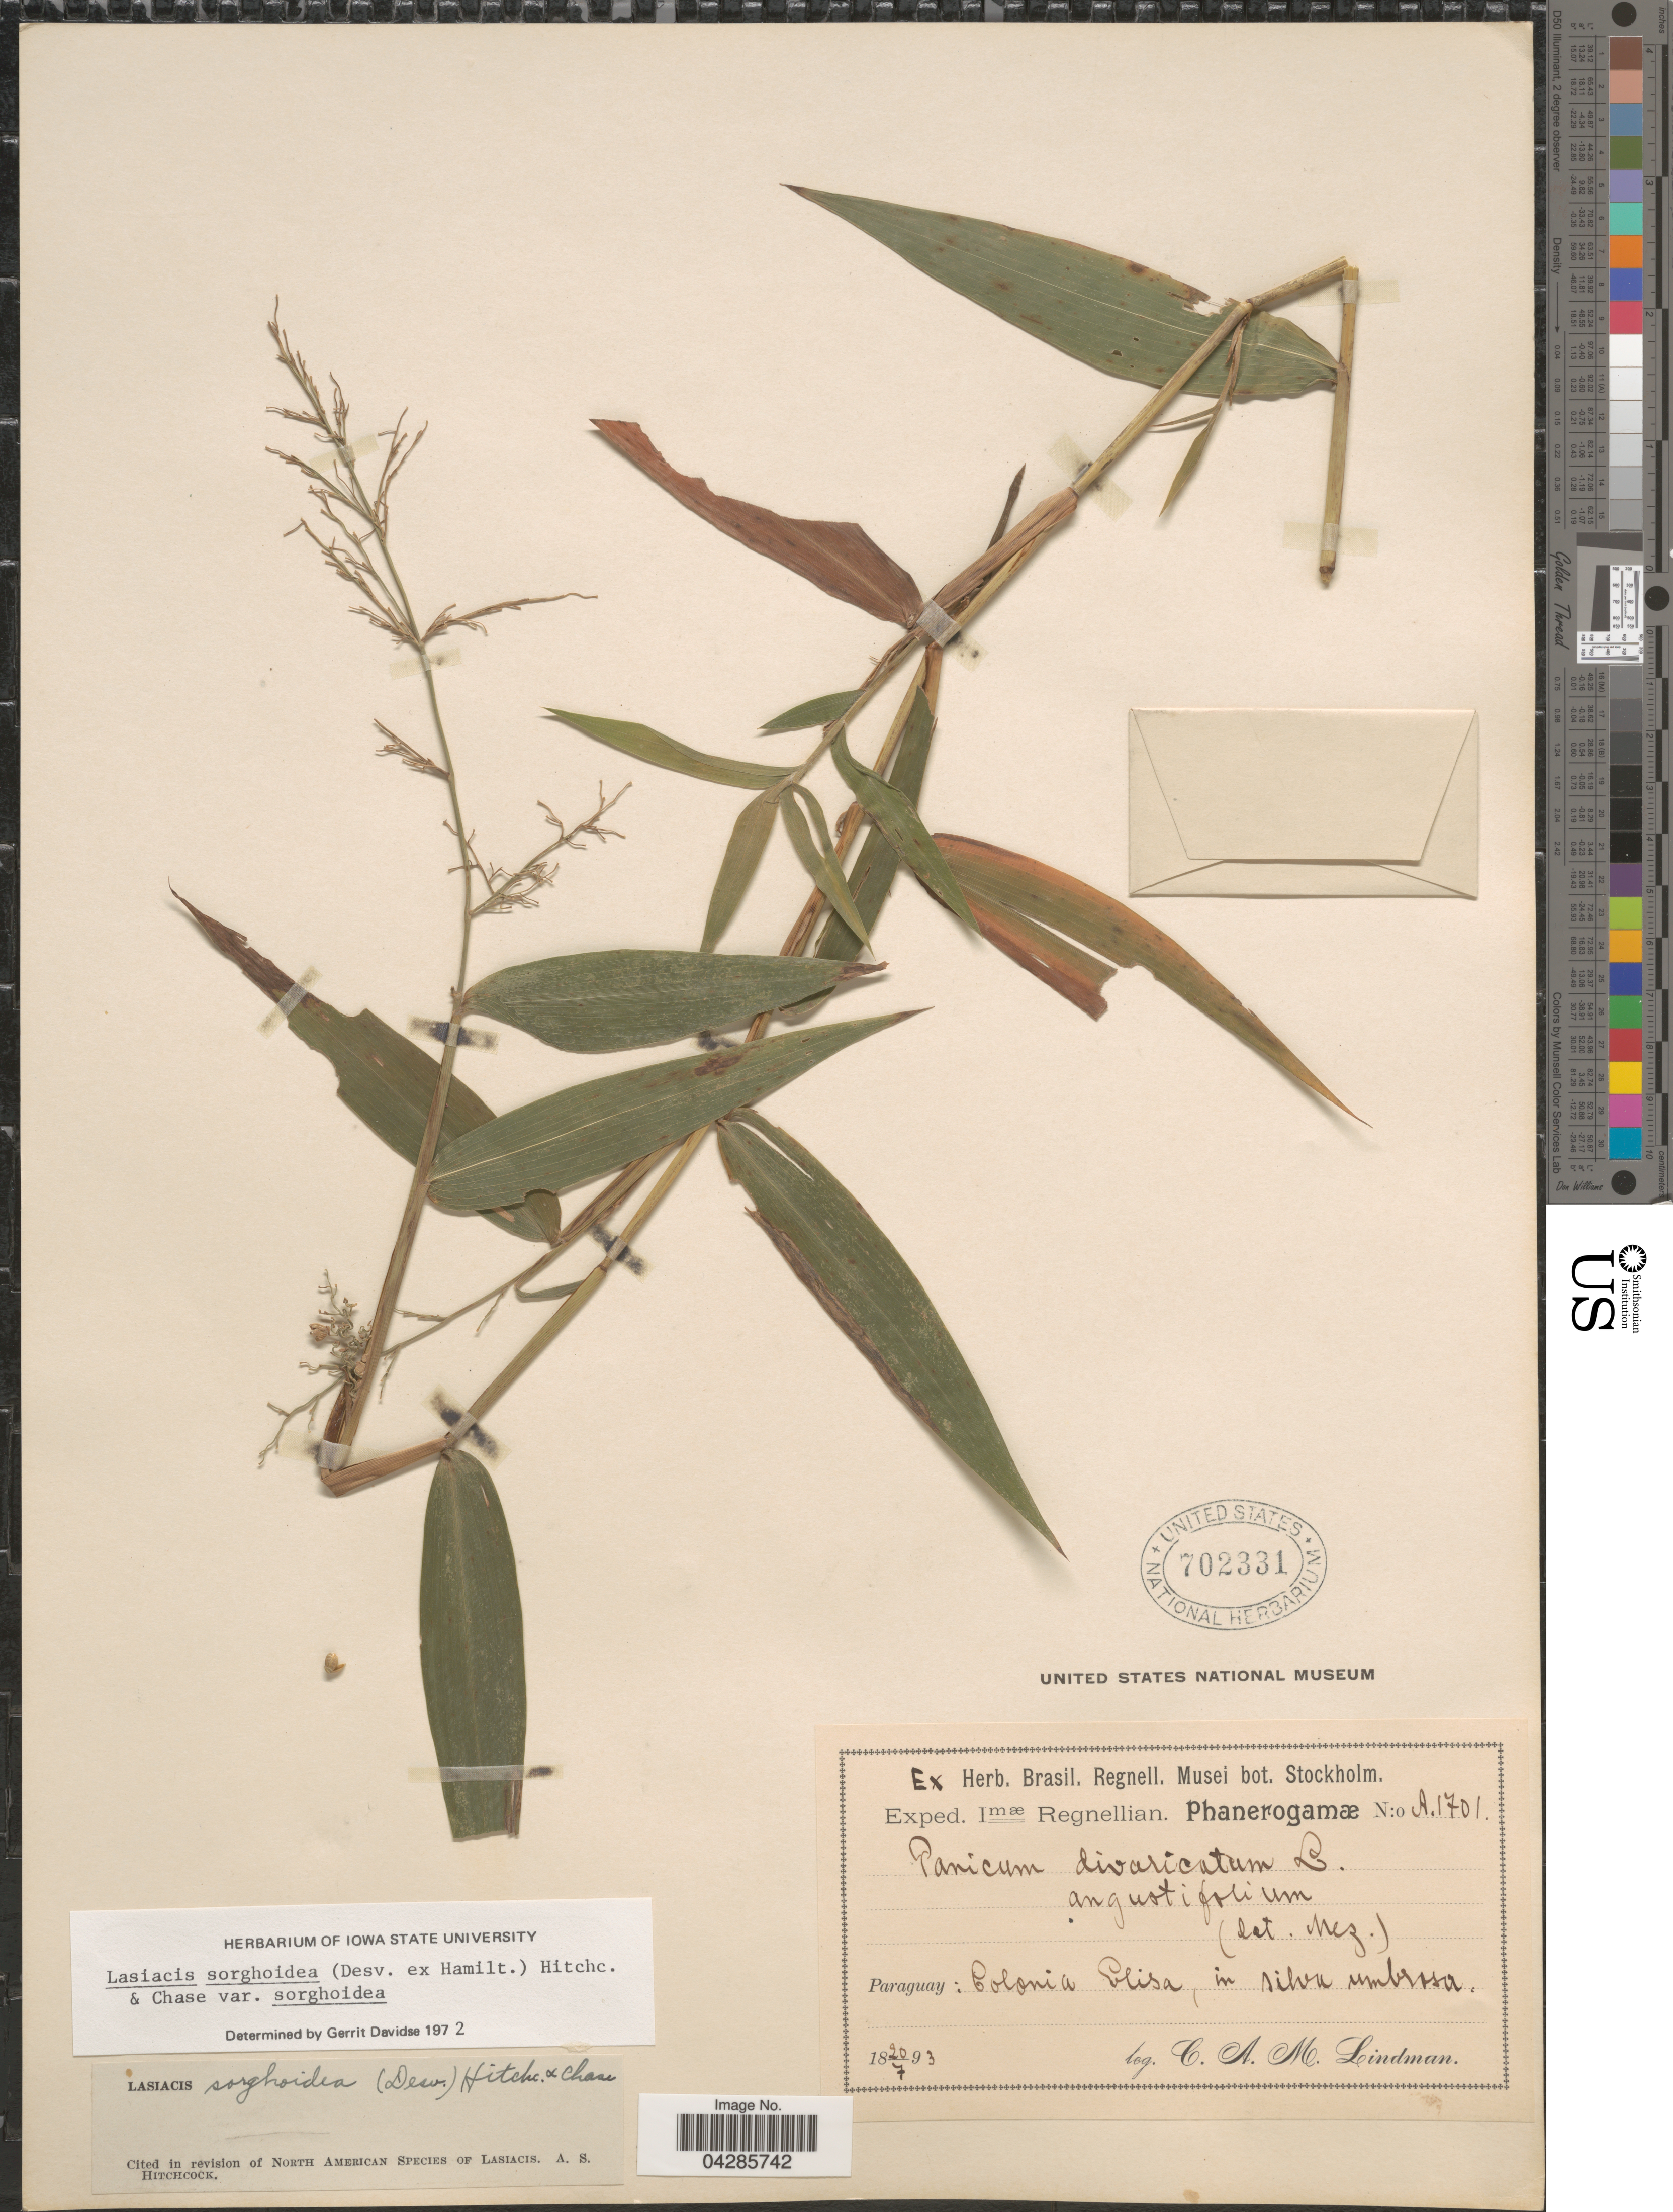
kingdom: Plantae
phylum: Tracheophyta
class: Liliopsida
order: Poales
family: Poaceae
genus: Lasiacis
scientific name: Lasiacis sorghoidea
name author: (Desv. ex Ham.) Hitchc. & Chase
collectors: C. A. M. Lindman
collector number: A.1701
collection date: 1893-07-20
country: Paraguay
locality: Exped. Imæ Regnellian. Colonia Elisa, in silva umbrosa.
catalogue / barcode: US 702331